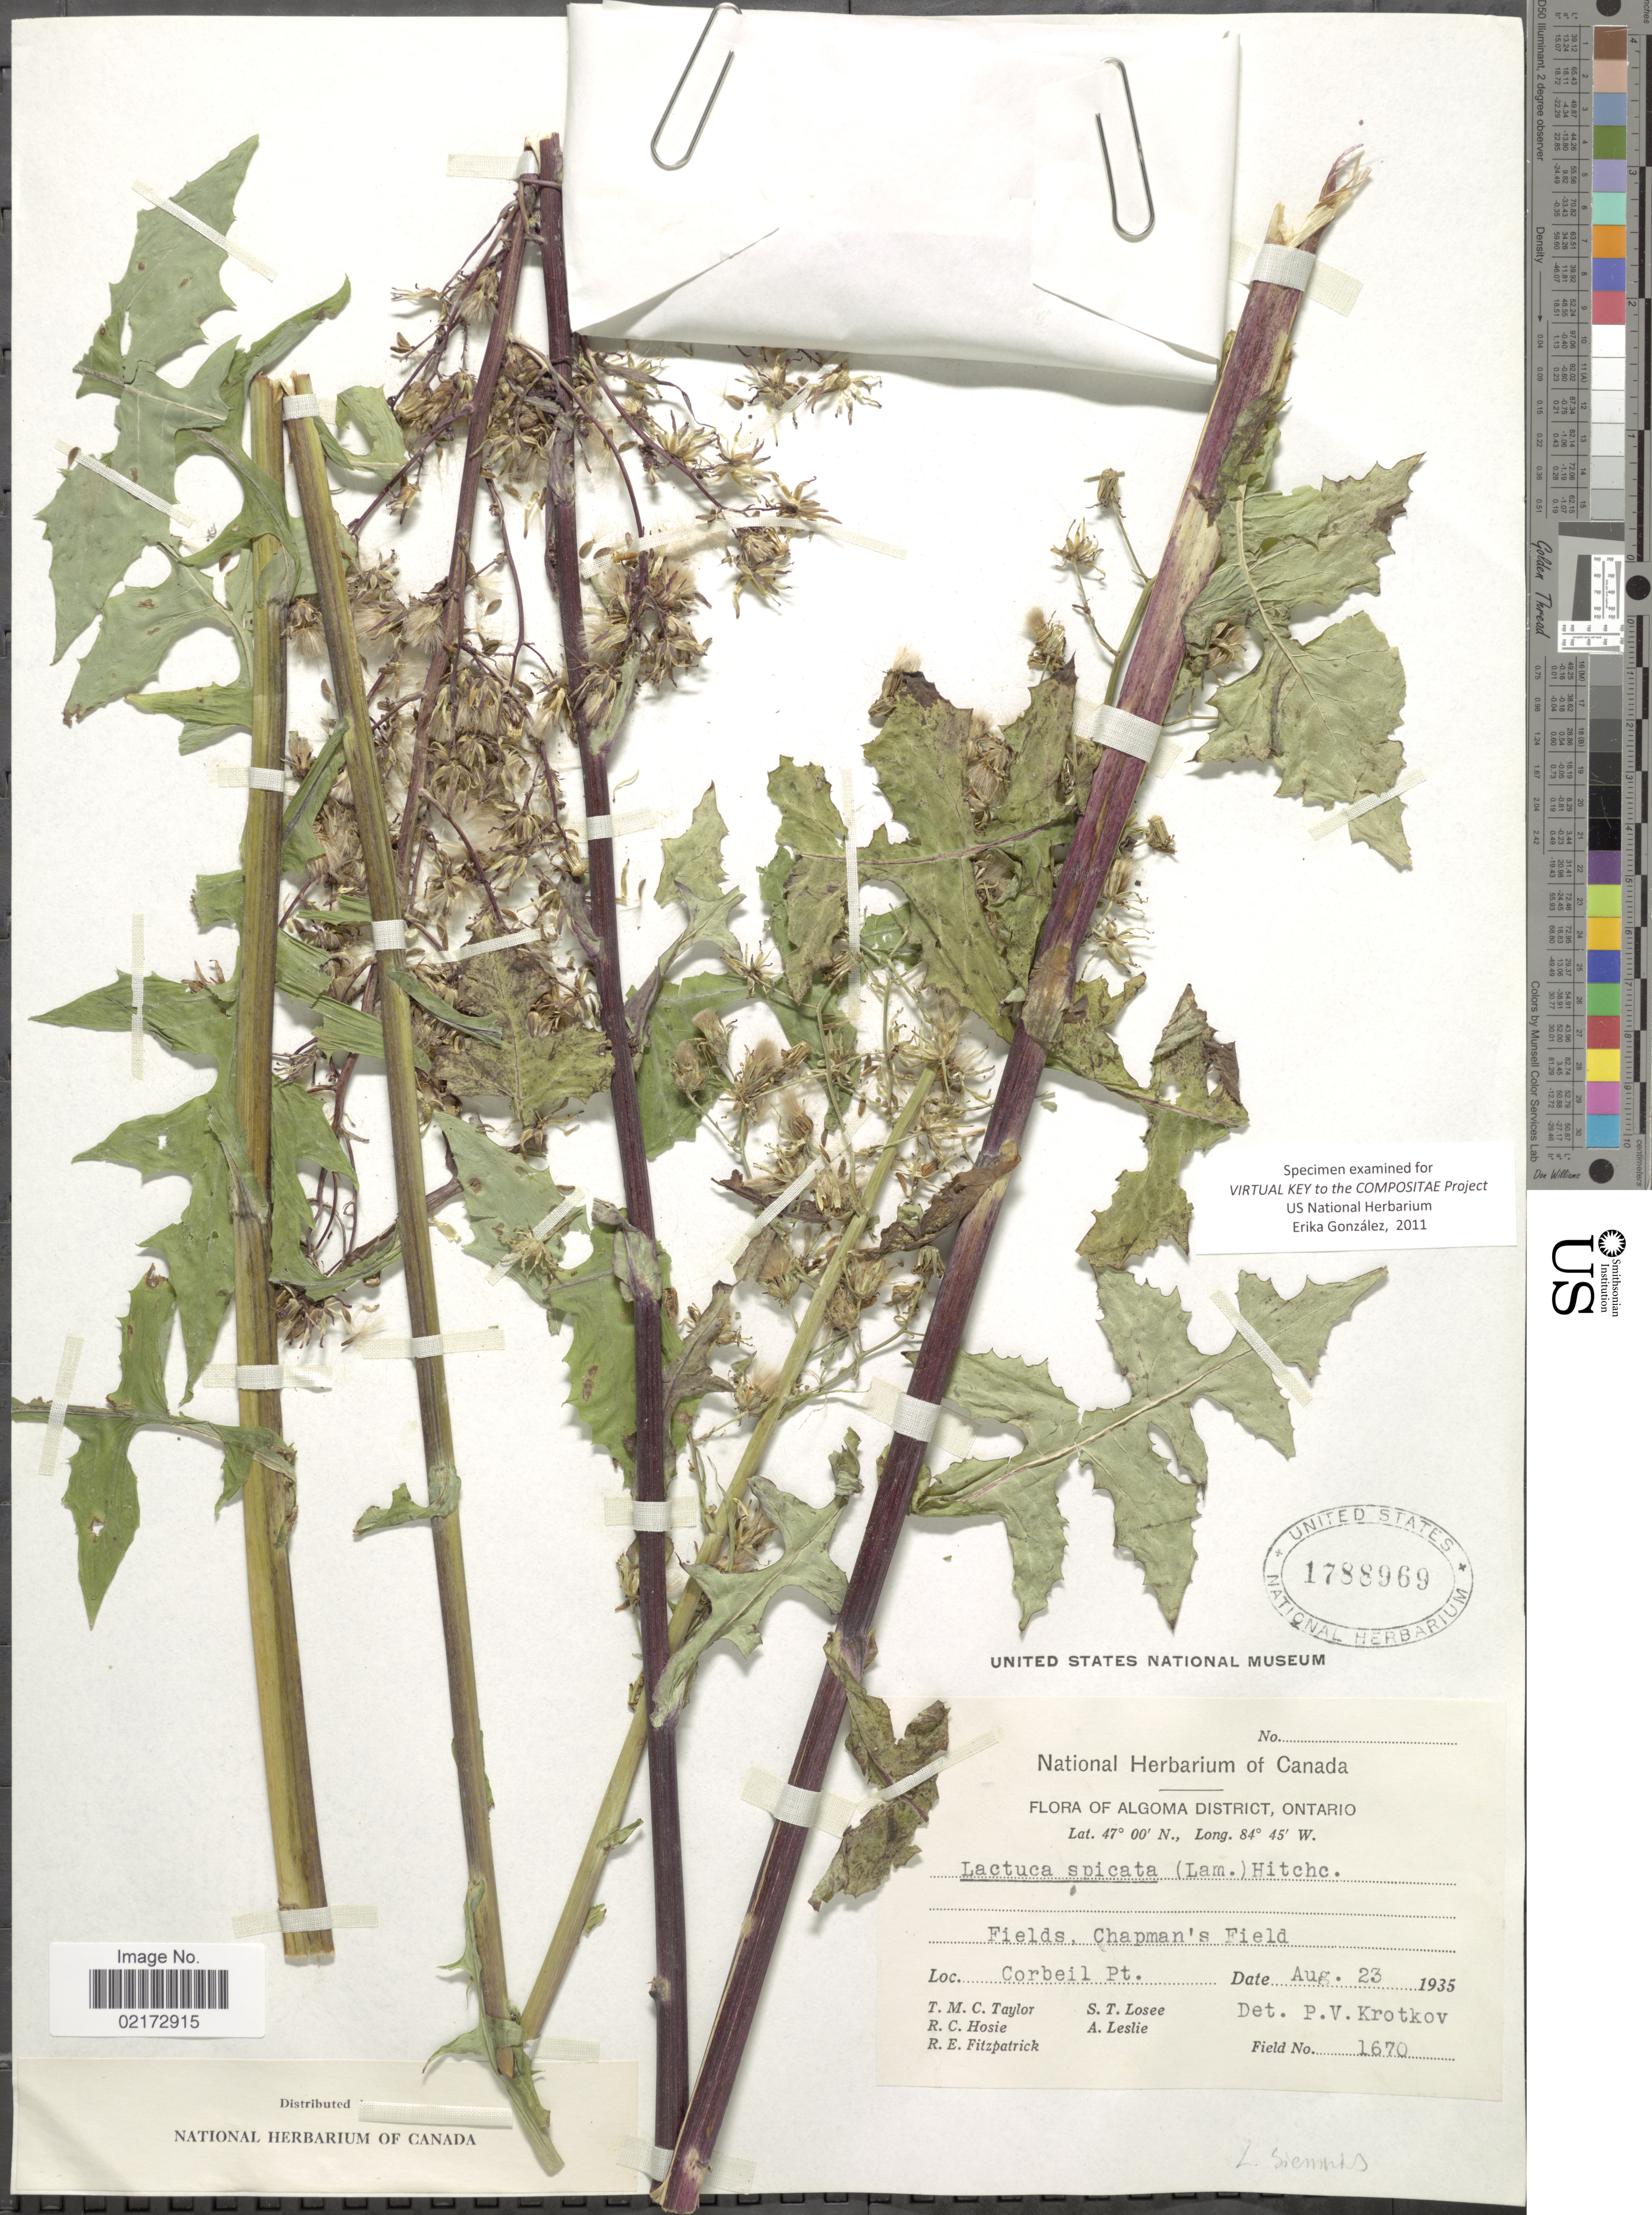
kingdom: Plantae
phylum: Tracheophyta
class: Magnoliopsida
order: Asterales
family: Asteraceae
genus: Lactuca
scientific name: Lactuca biennis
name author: (Moench) Fernald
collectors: T. M. C. Taylor, R. Hosie, R. Fitzpatrick, S. Losee & A. Leslie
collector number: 1670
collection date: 1935-08-23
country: Canada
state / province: Ontario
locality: Algoma District, Chapman's Field, Corbeil Pt.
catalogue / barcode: US 1788969